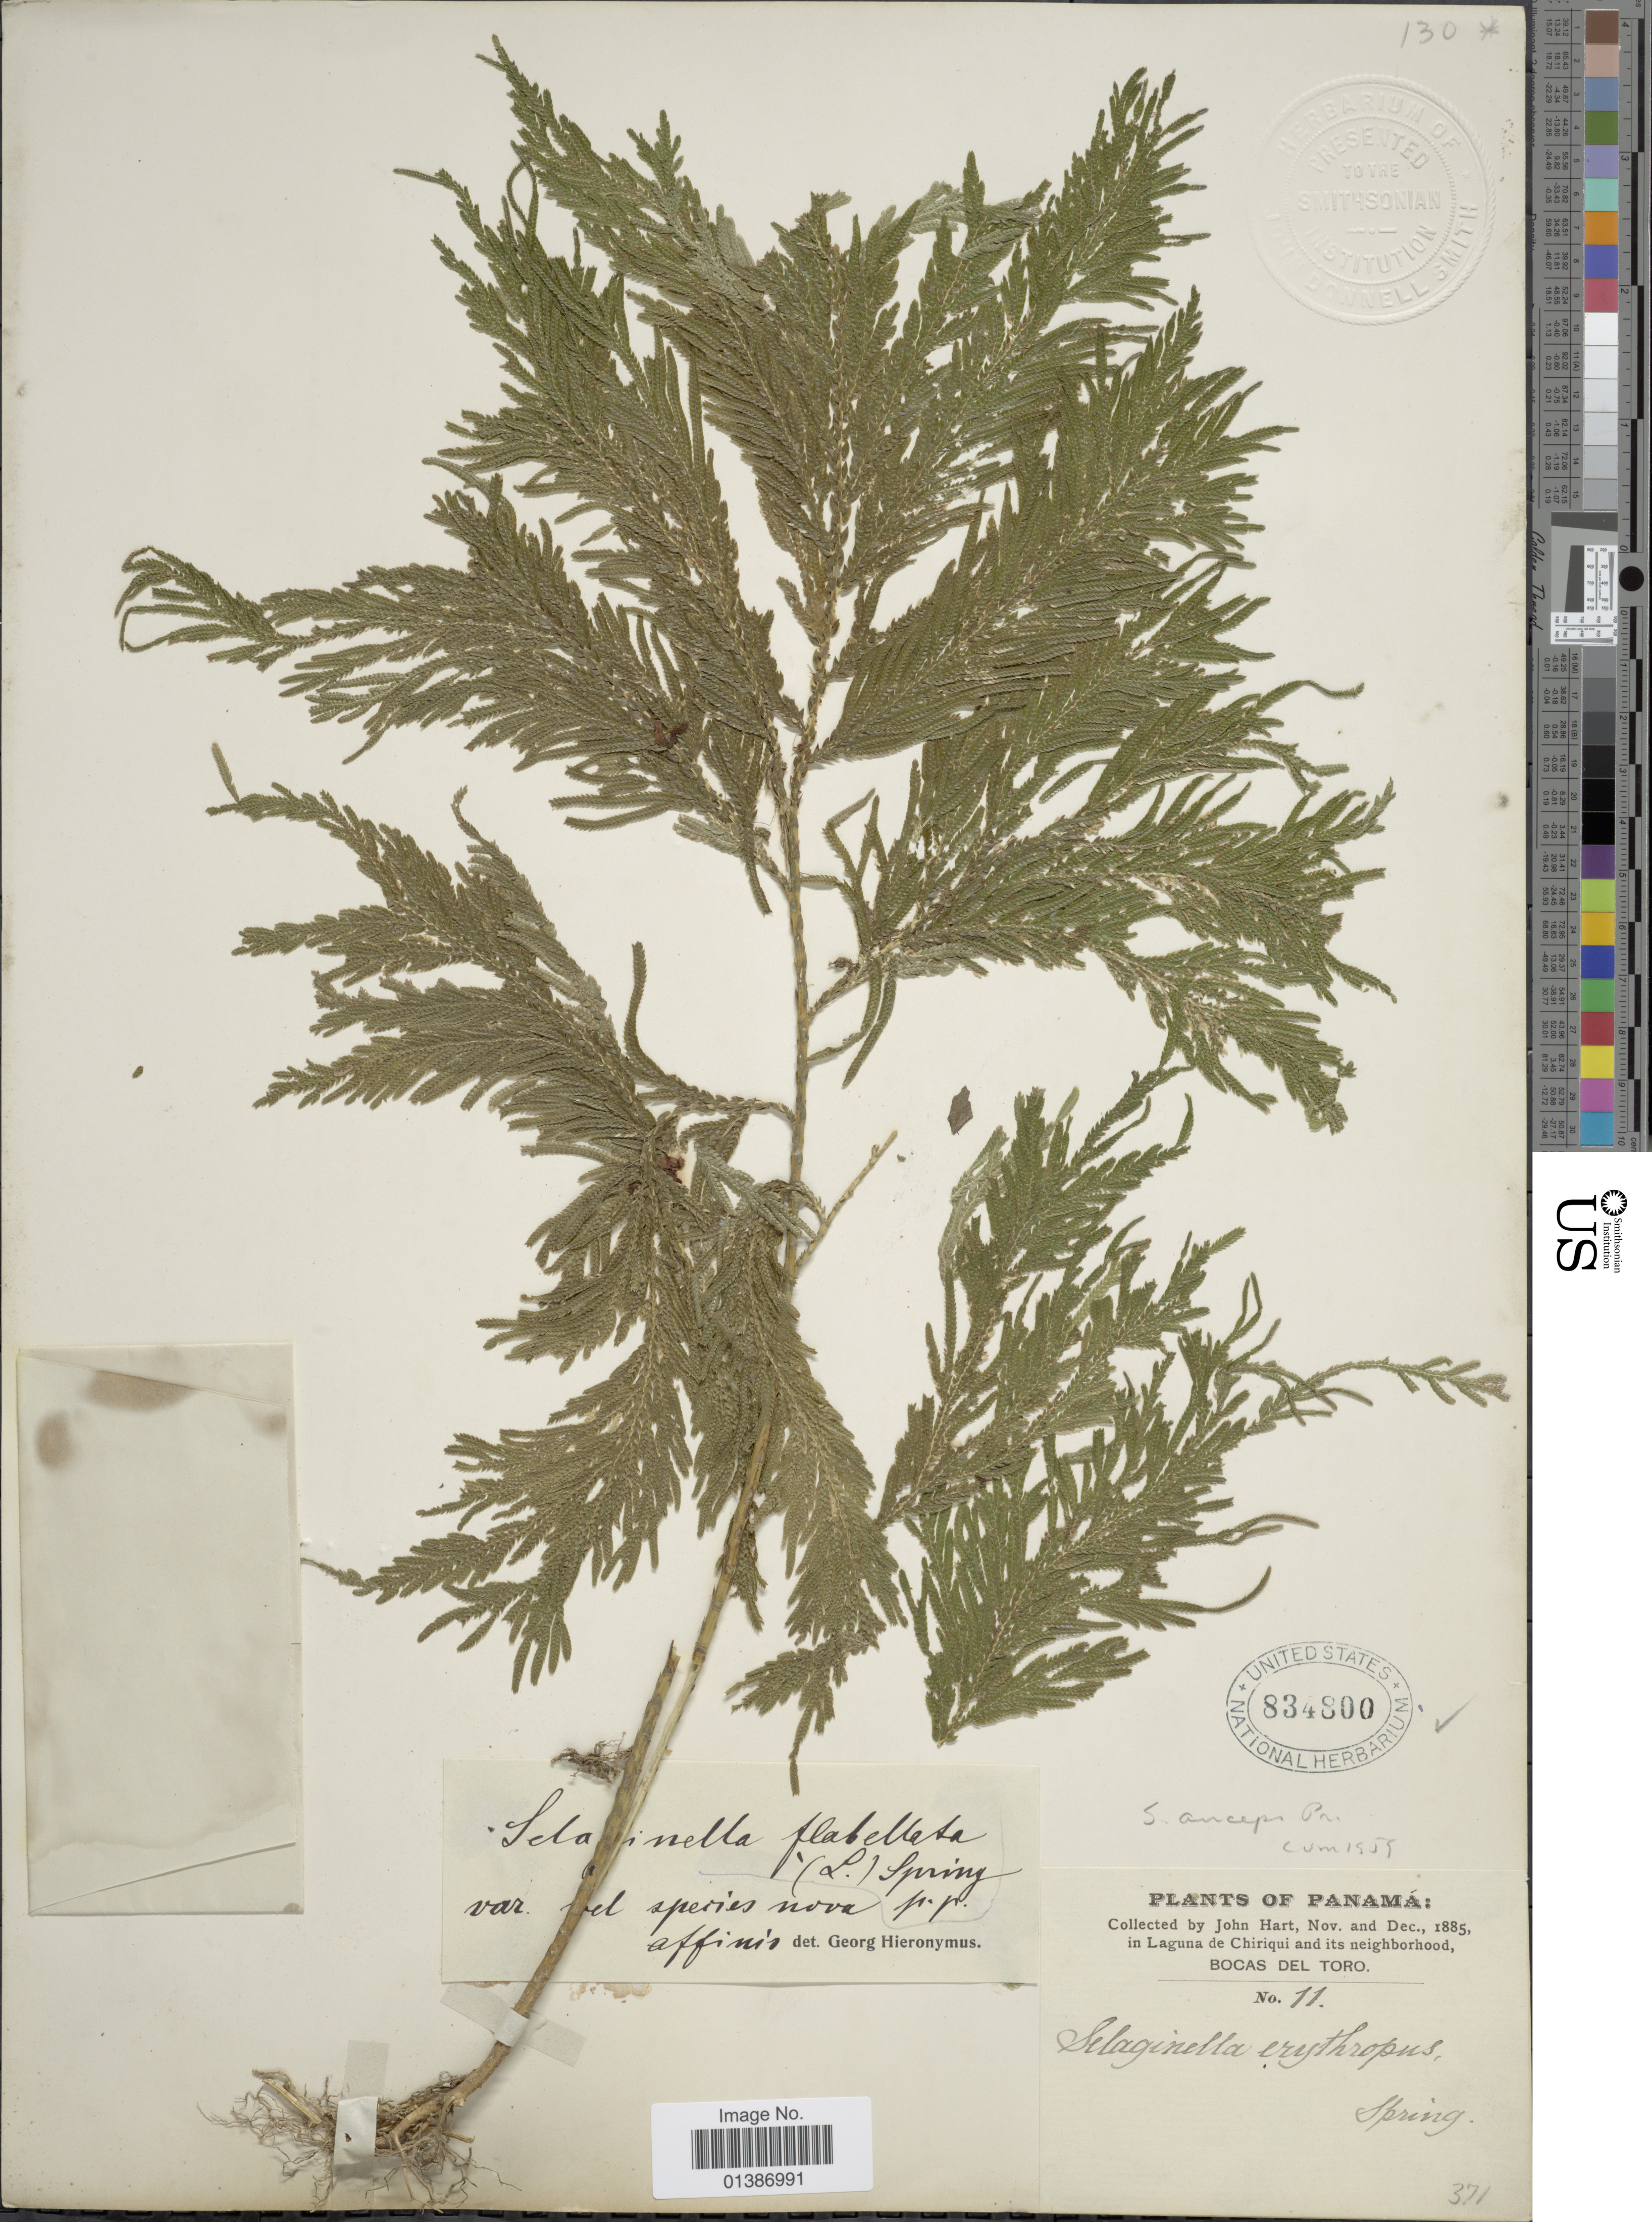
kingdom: Plantae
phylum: Tracheophyta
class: Lycopodiopsida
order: Selaginellales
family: Selaginellaceae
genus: Selaginella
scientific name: Selaginella anceps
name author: (C. Presl)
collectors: J. Hart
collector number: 11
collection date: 1885-11/1885-12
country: Panama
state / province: Bocas del Toro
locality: In Laguna de Chiriqui and its neighborhood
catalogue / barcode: US 834800